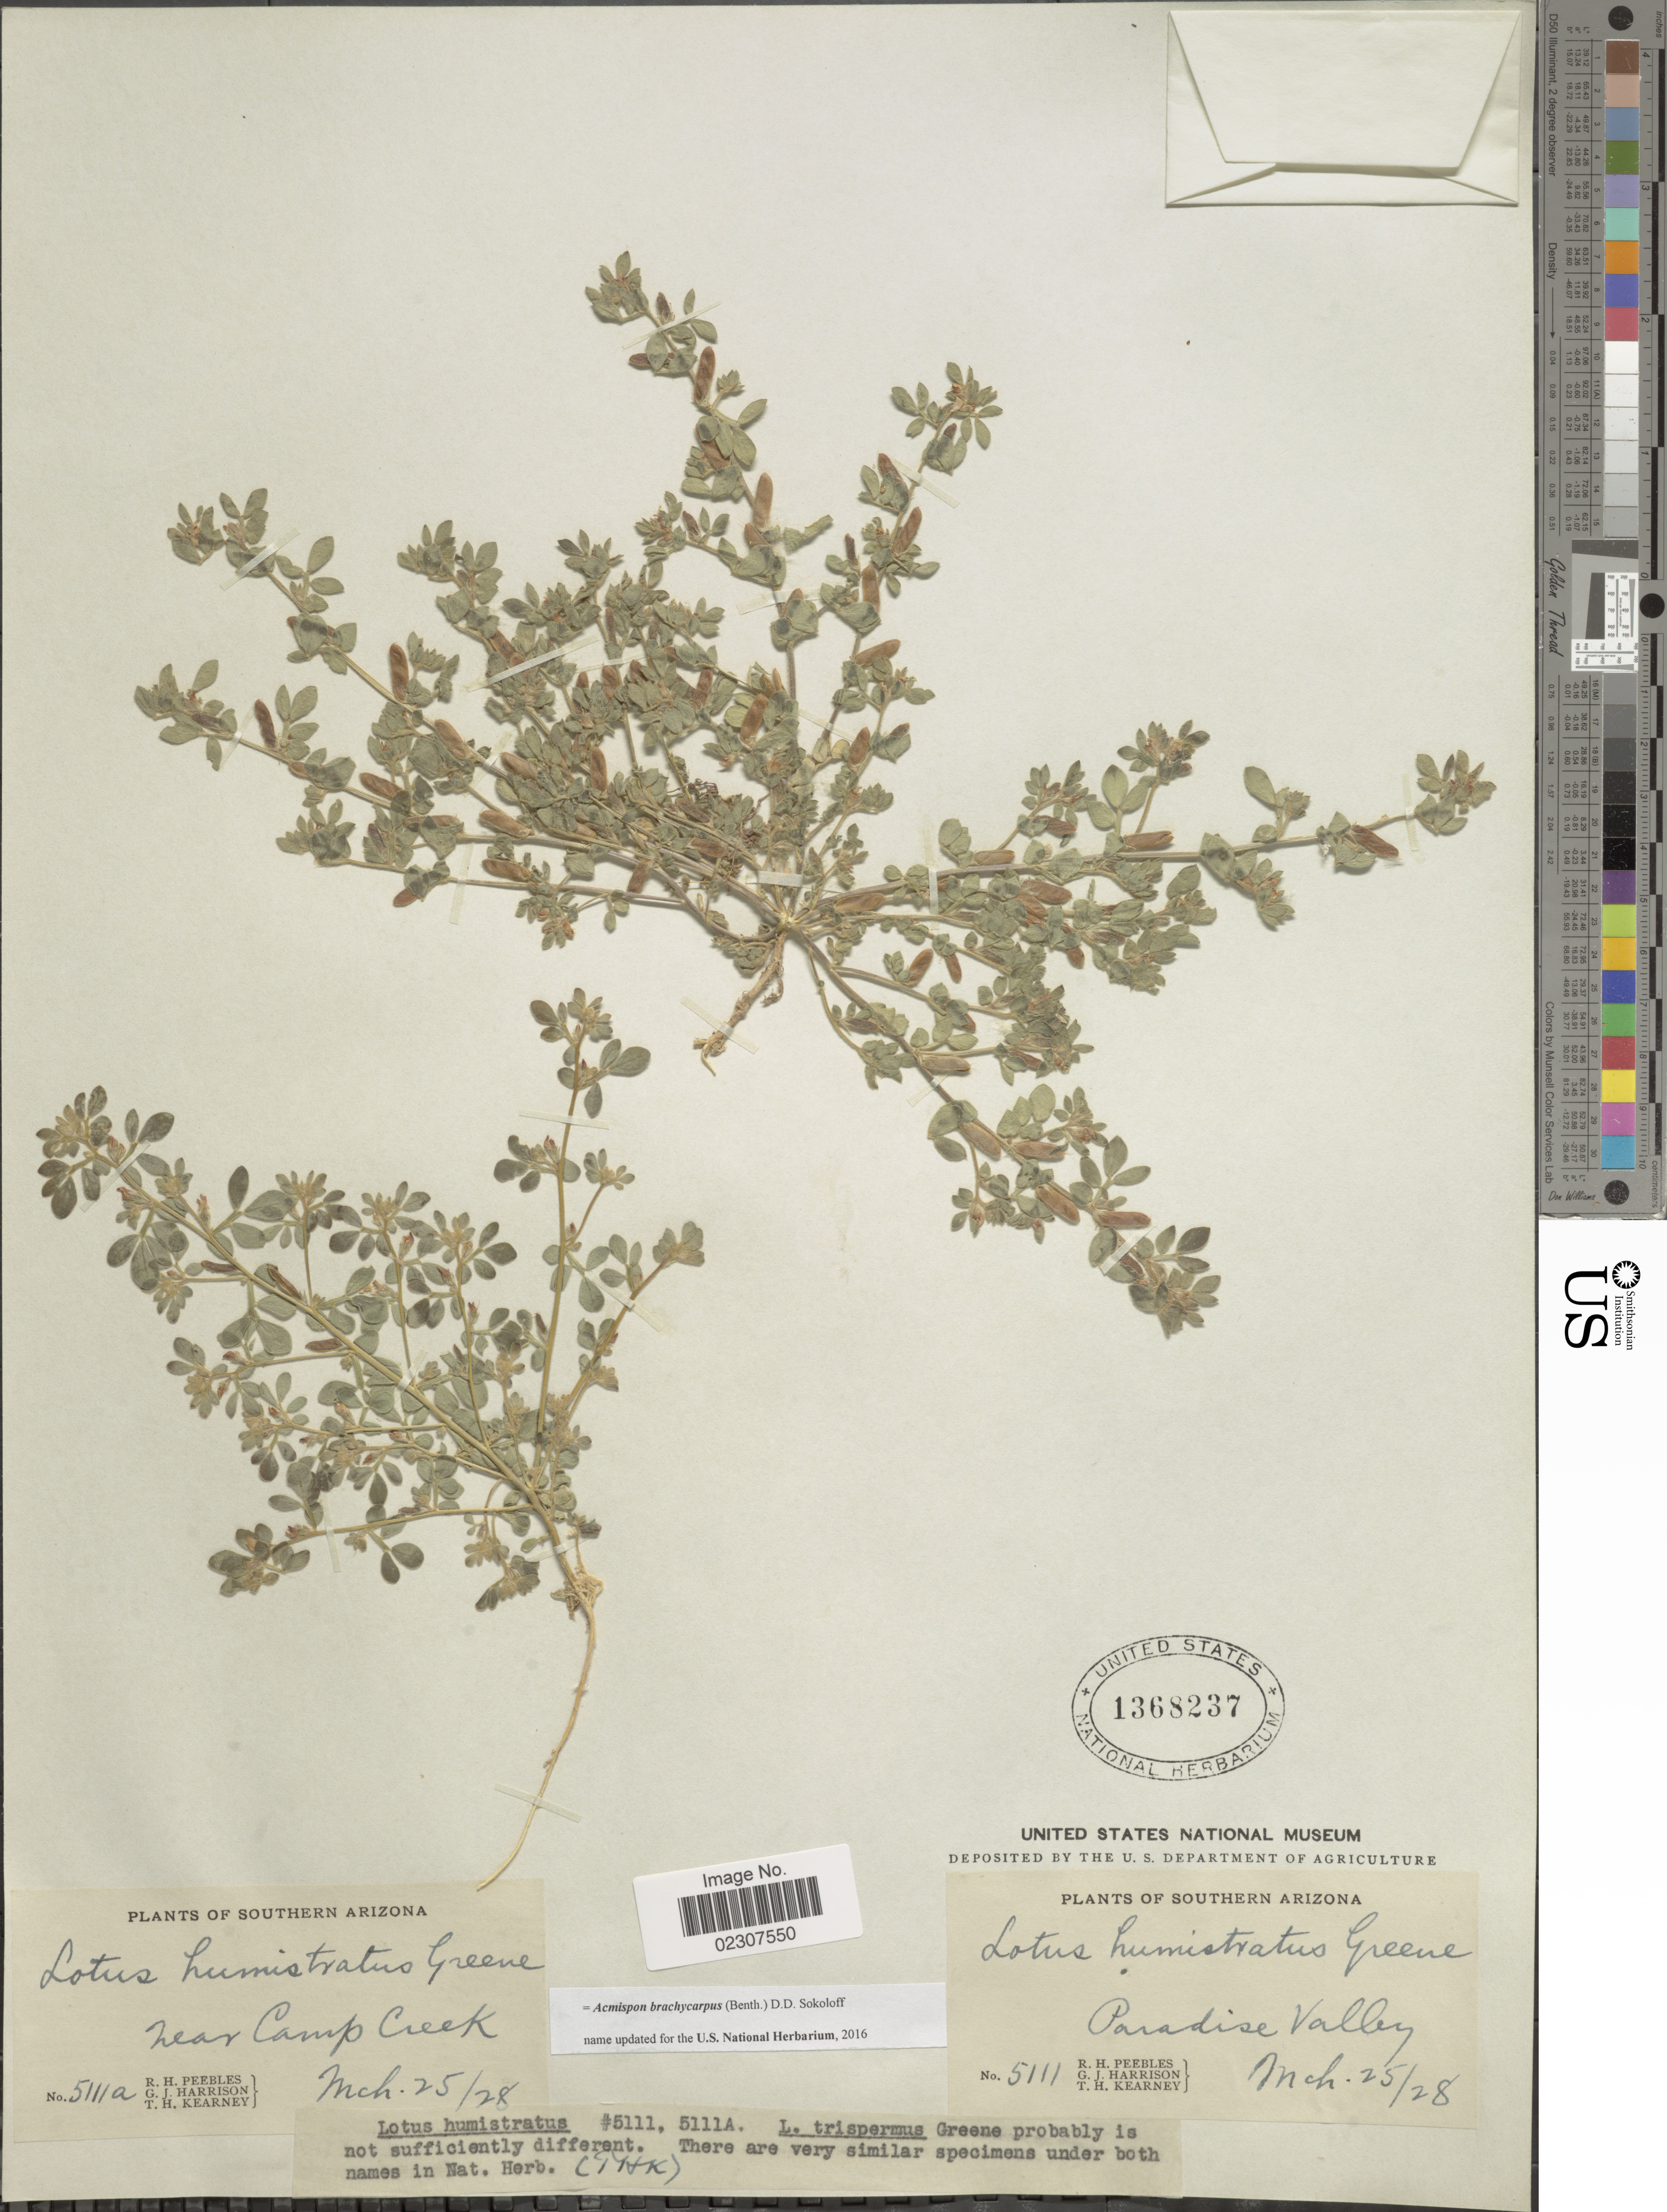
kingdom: Plantae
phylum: Tracheophyta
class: Magnoliopsida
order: Fabales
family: Fabaceae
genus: Acmispon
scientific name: Acmispon brachycarpus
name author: (Benth.) D.D. Sokoloff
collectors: R. H. Peebles, G. J. Harrison & T. H. Kearney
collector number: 5111a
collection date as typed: Transcribed d/m/y: 25/3/28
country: United States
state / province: Arizona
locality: Southern Arizona, Near Camp Creek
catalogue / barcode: US 1368237-2